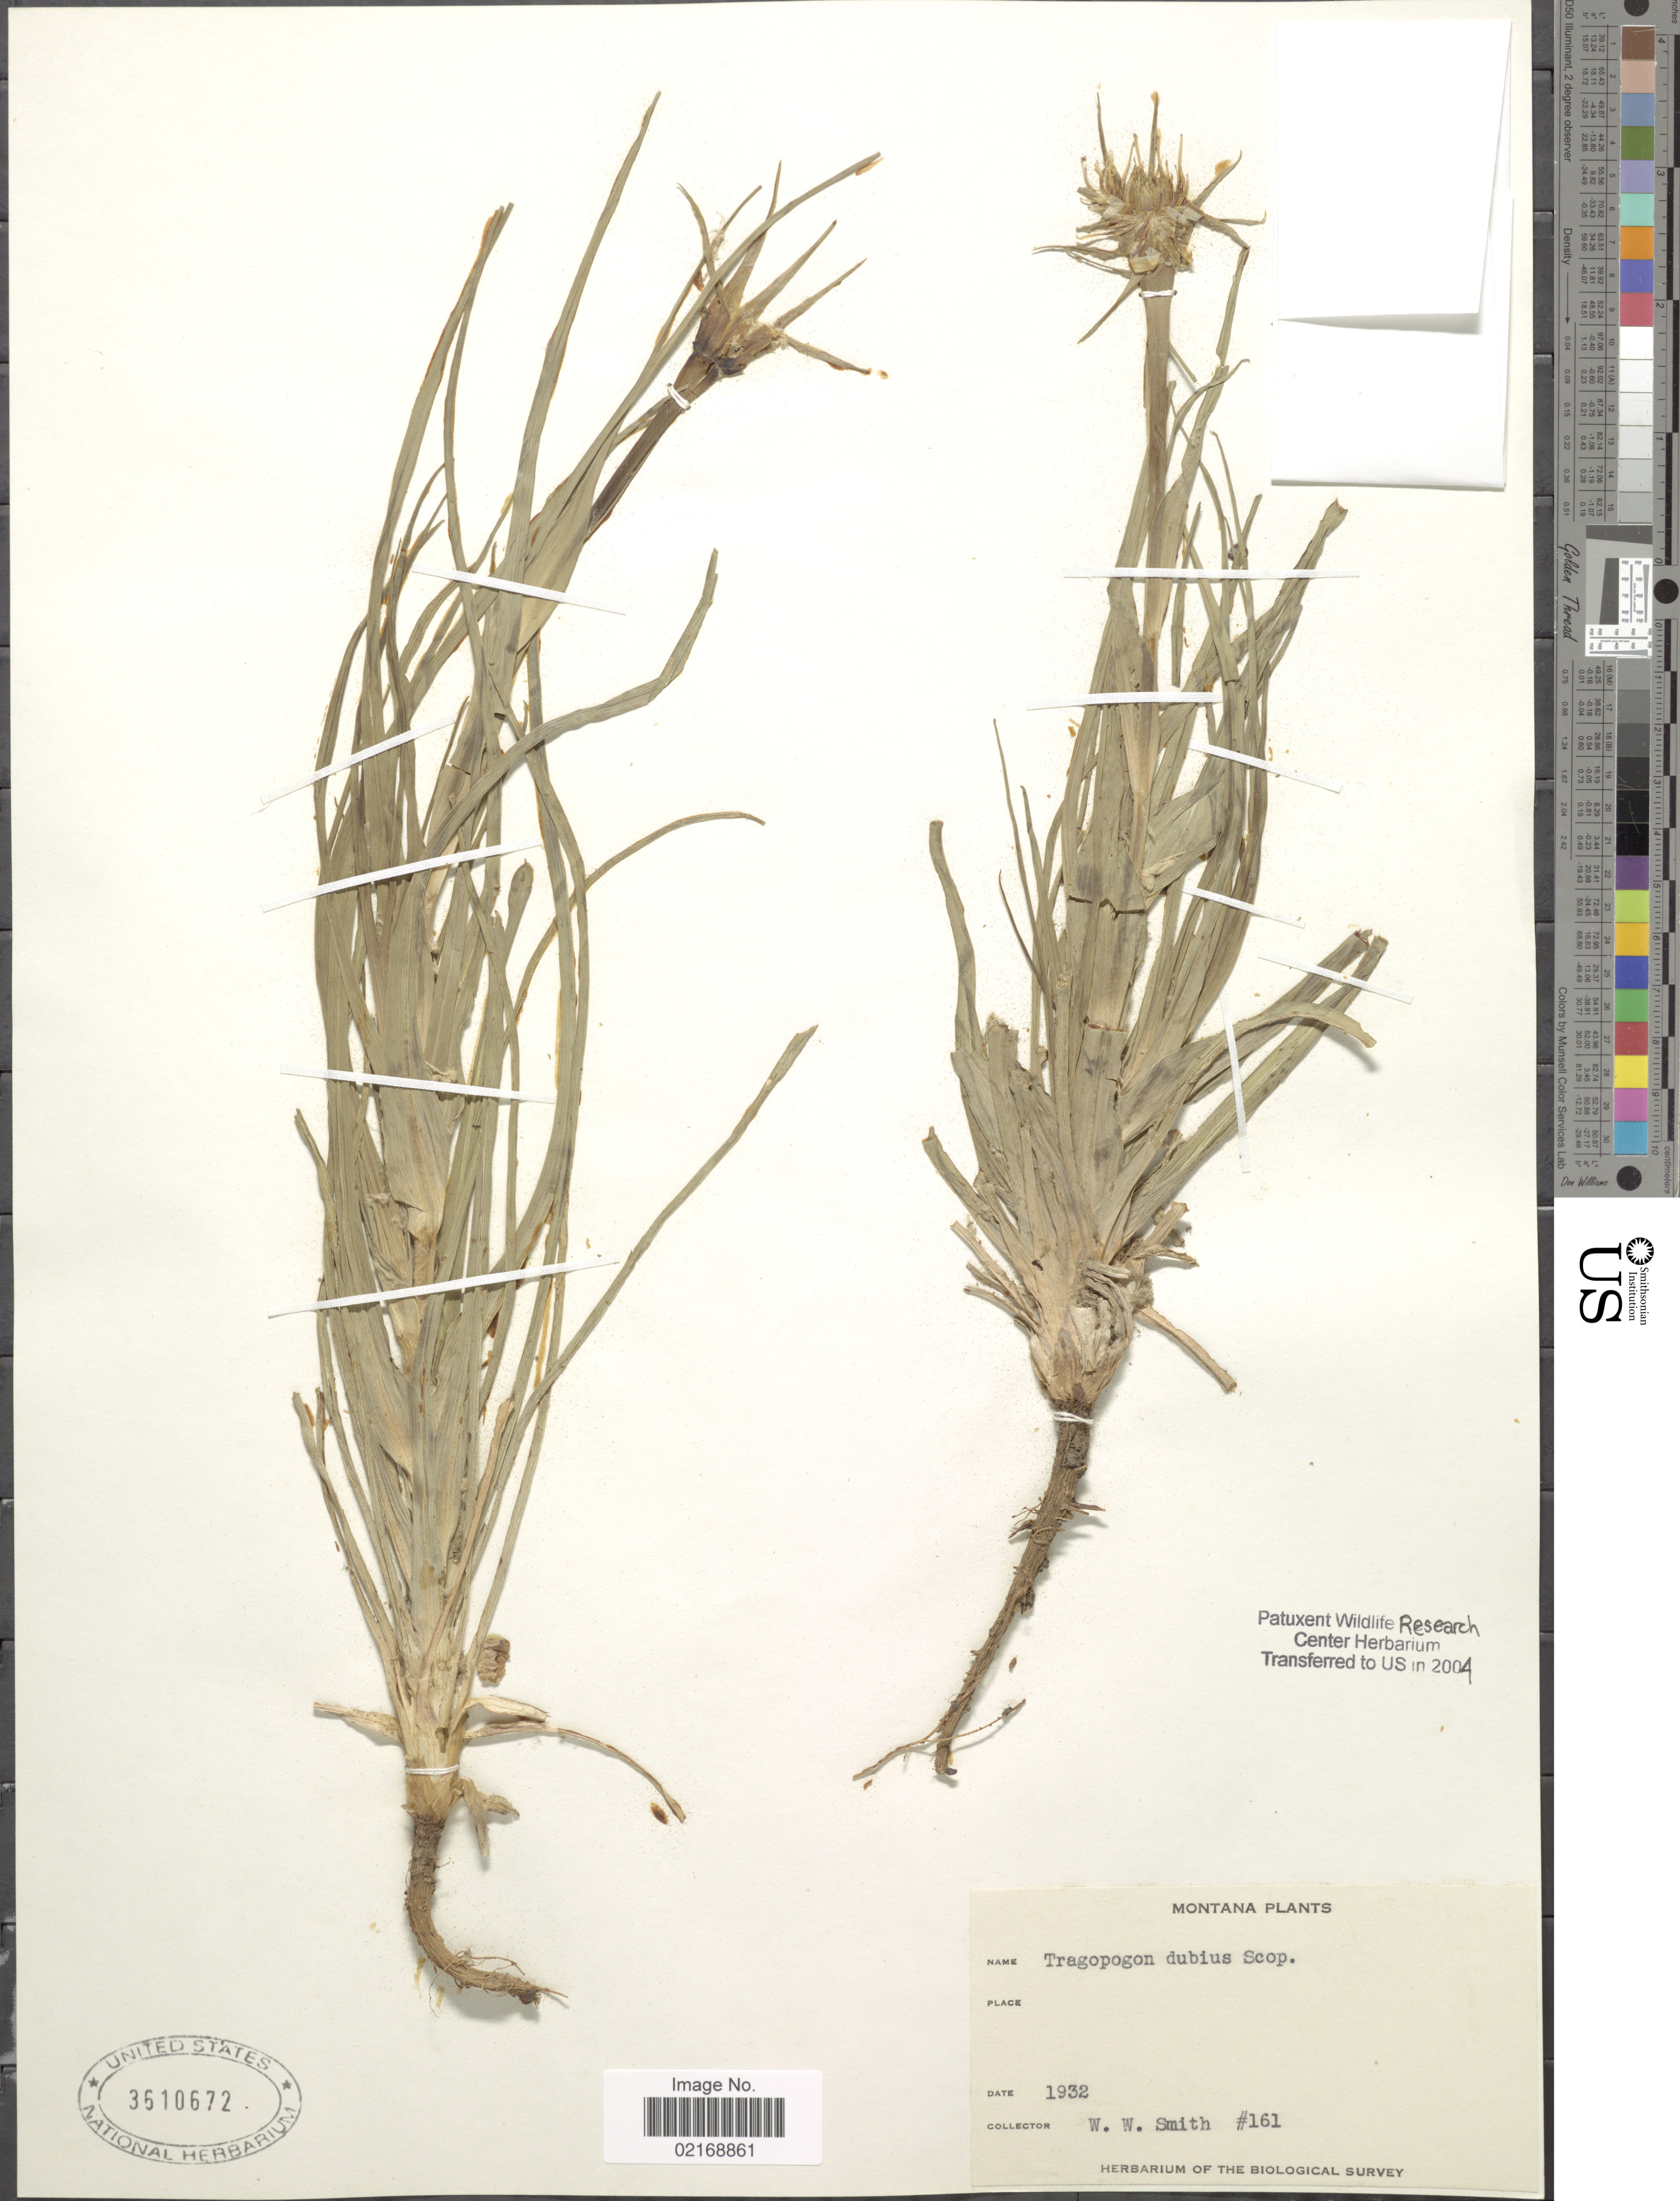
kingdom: Plantae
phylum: Tracheophyta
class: Magnoliopsida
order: Asterales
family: Asteraceae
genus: Tragopogon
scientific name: Tragopogon dubius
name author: Scop.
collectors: W. W. Smith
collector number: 161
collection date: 1932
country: United States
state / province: Montana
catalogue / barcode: US 3610672